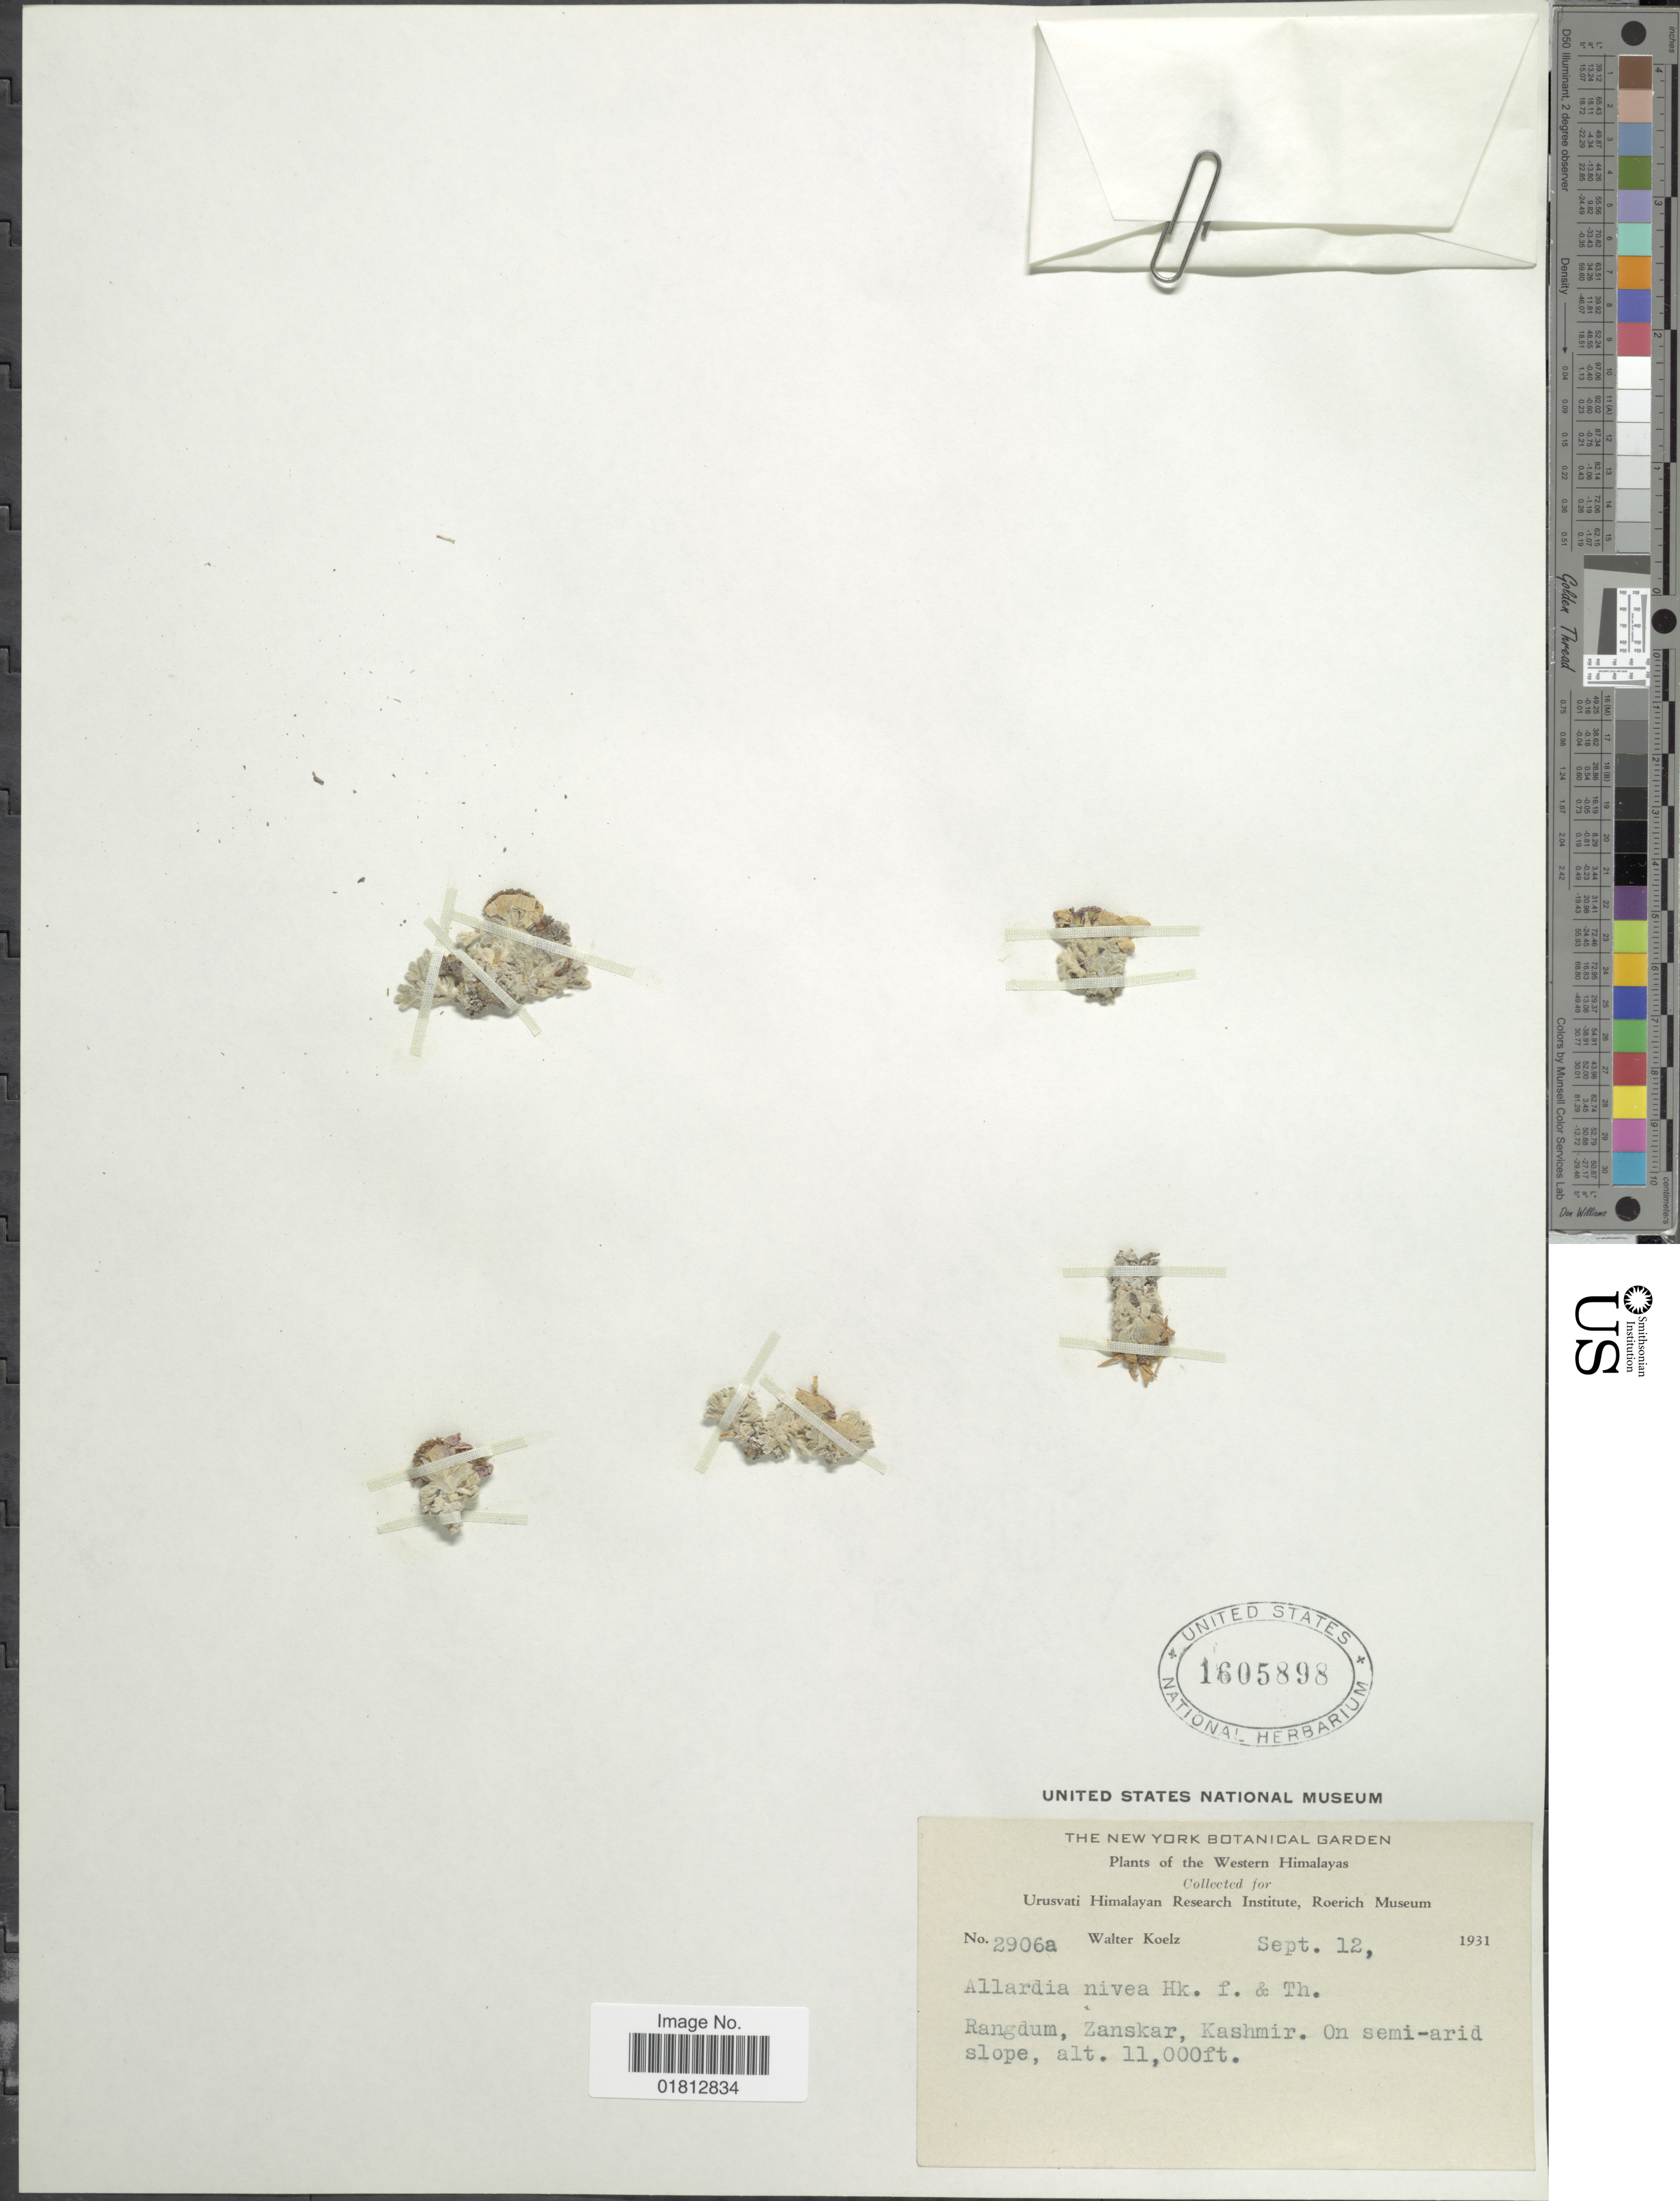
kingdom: Plantae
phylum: Tracheophyta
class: Magnoliopsida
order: Asterales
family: Asteraceae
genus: Allardia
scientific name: Allardia nivea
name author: Hook. f. & Thomson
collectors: W. N. Koelz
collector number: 2906a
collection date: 1931-09-12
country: India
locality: Western Himalayas, Rangdum, Zanskar, Kashmir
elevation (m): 3353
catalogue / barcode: US 1605898